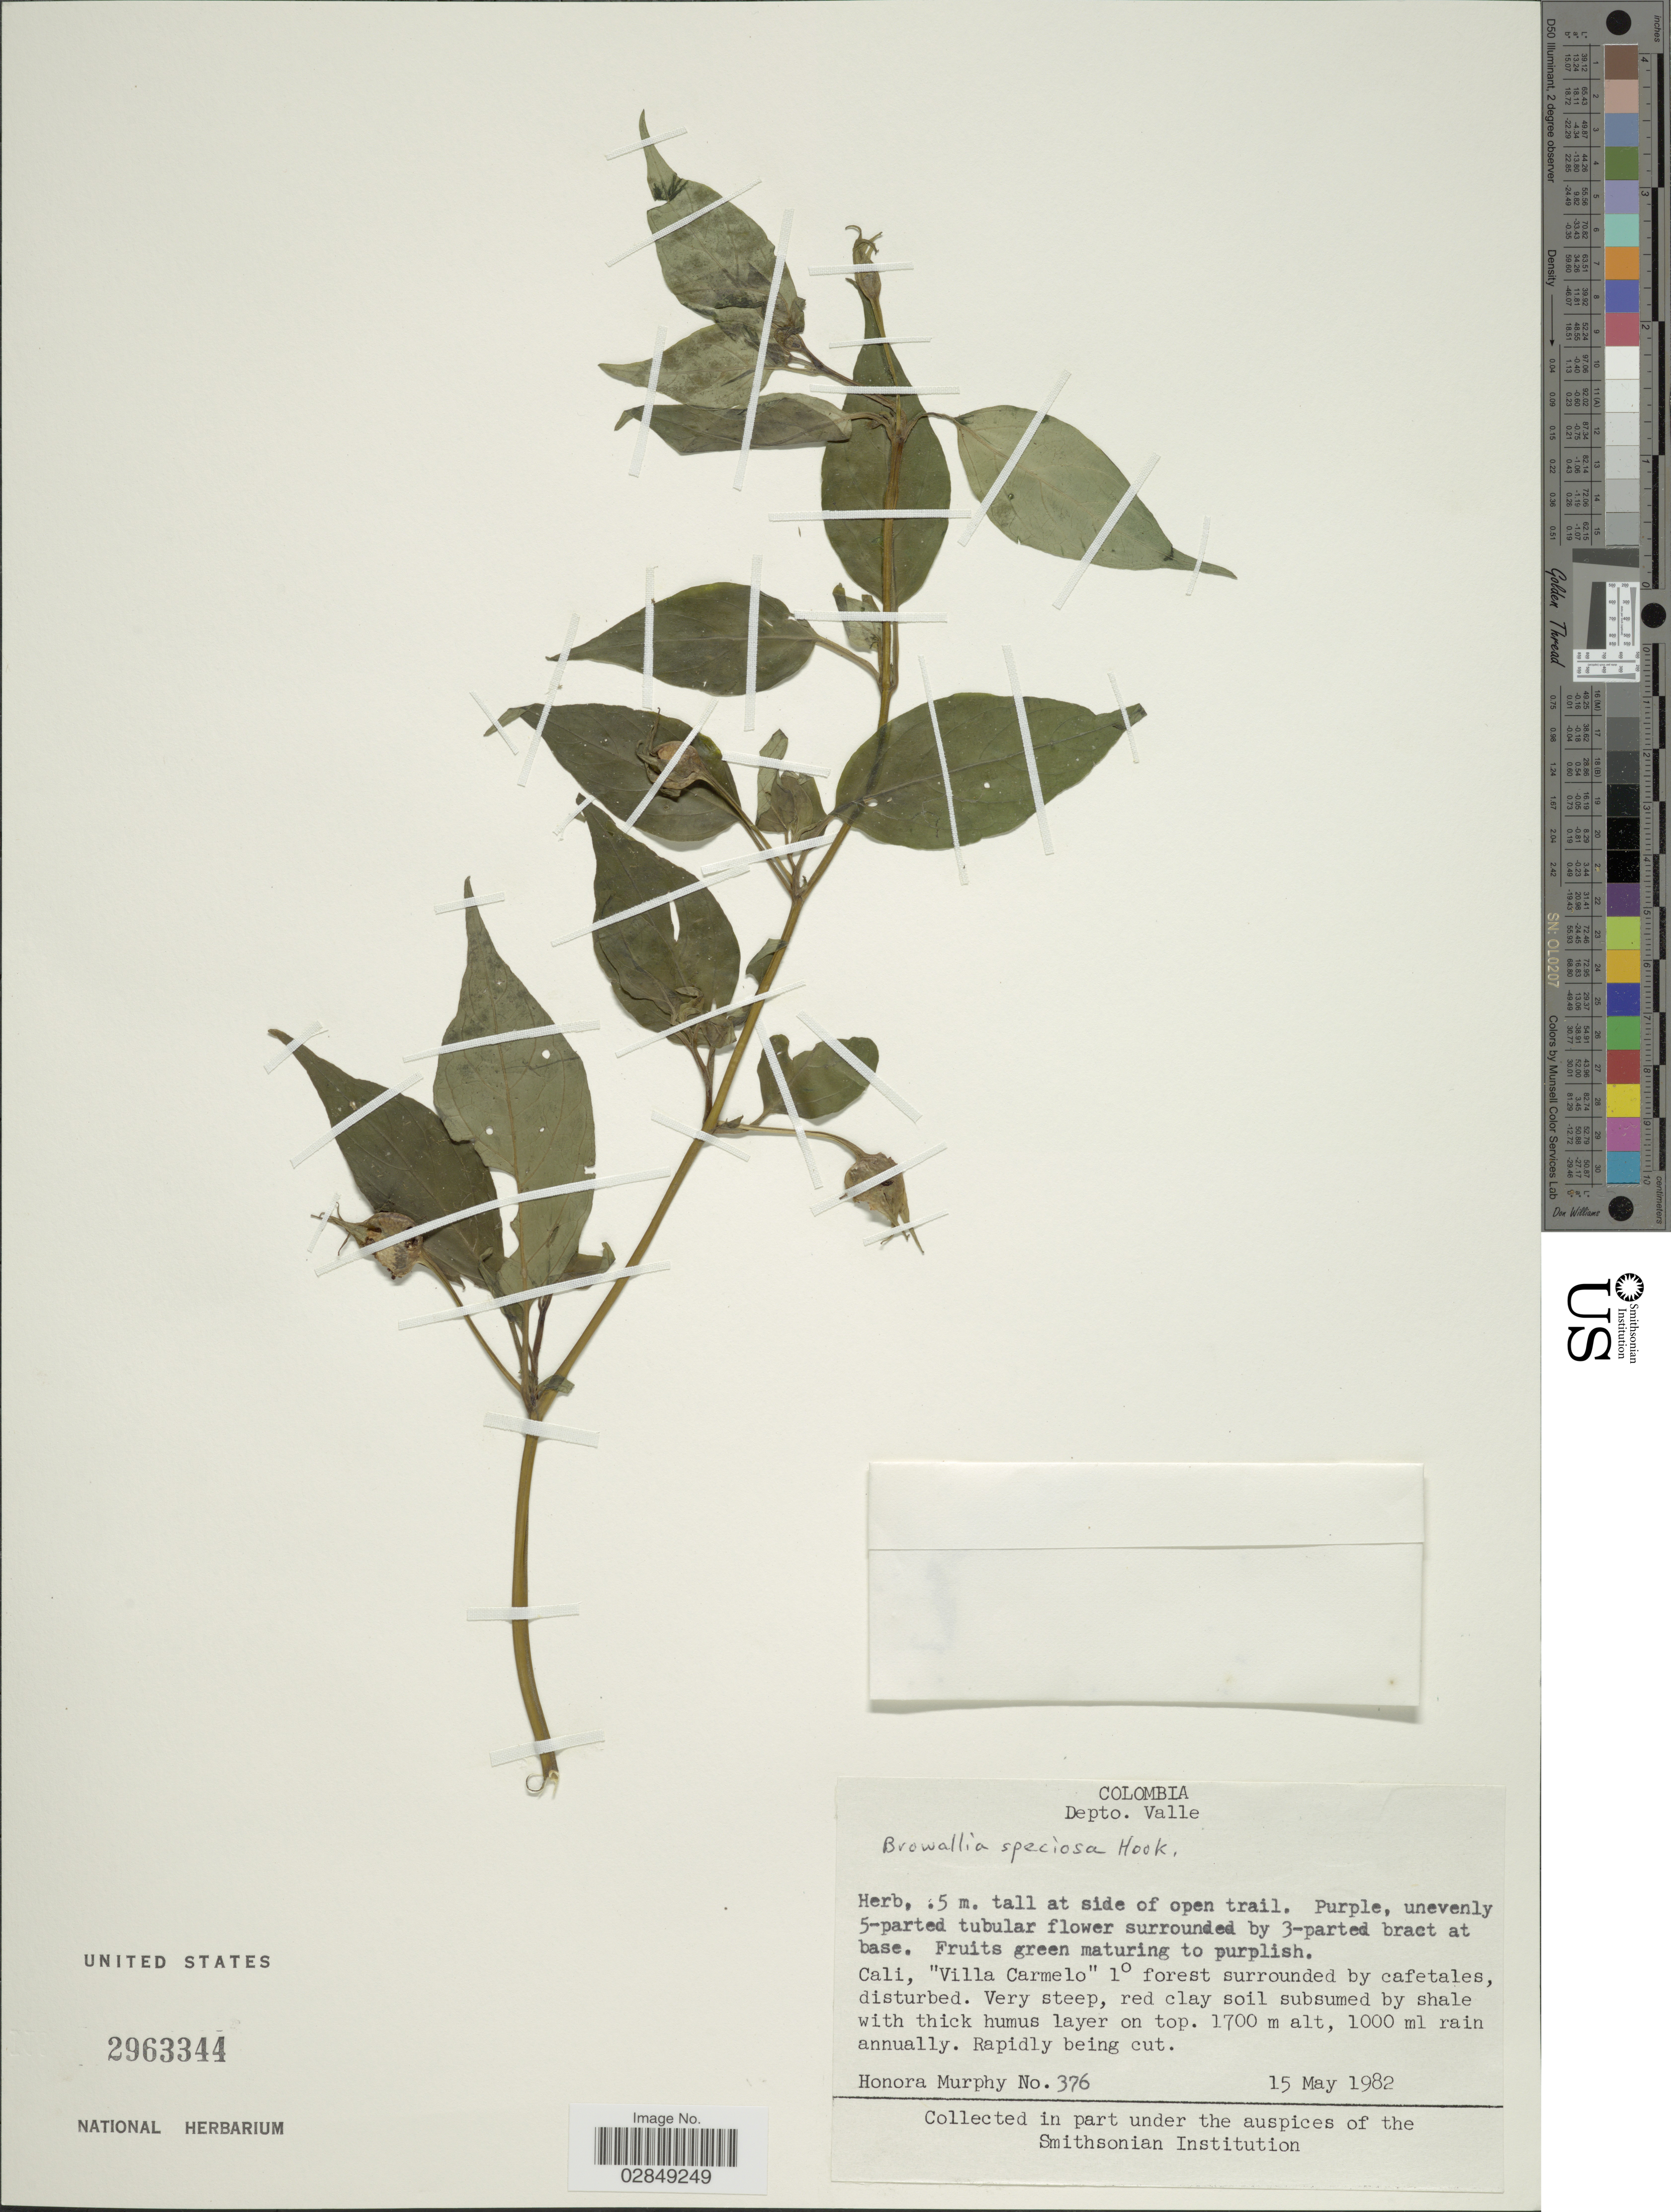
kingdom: Plantae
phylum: Tracheophyta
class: Magnoliopsida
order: Solanales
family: Solanaceae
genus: Browallia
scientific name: Browallia speciosa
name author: Hook.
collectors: H. Murphy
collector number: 376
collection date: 1982-05-15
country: Colombia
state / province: Valle del Cauca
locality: Depto. Valle. Cali, "Villa Carmelo".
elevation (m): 1700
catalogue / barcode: US 2963344